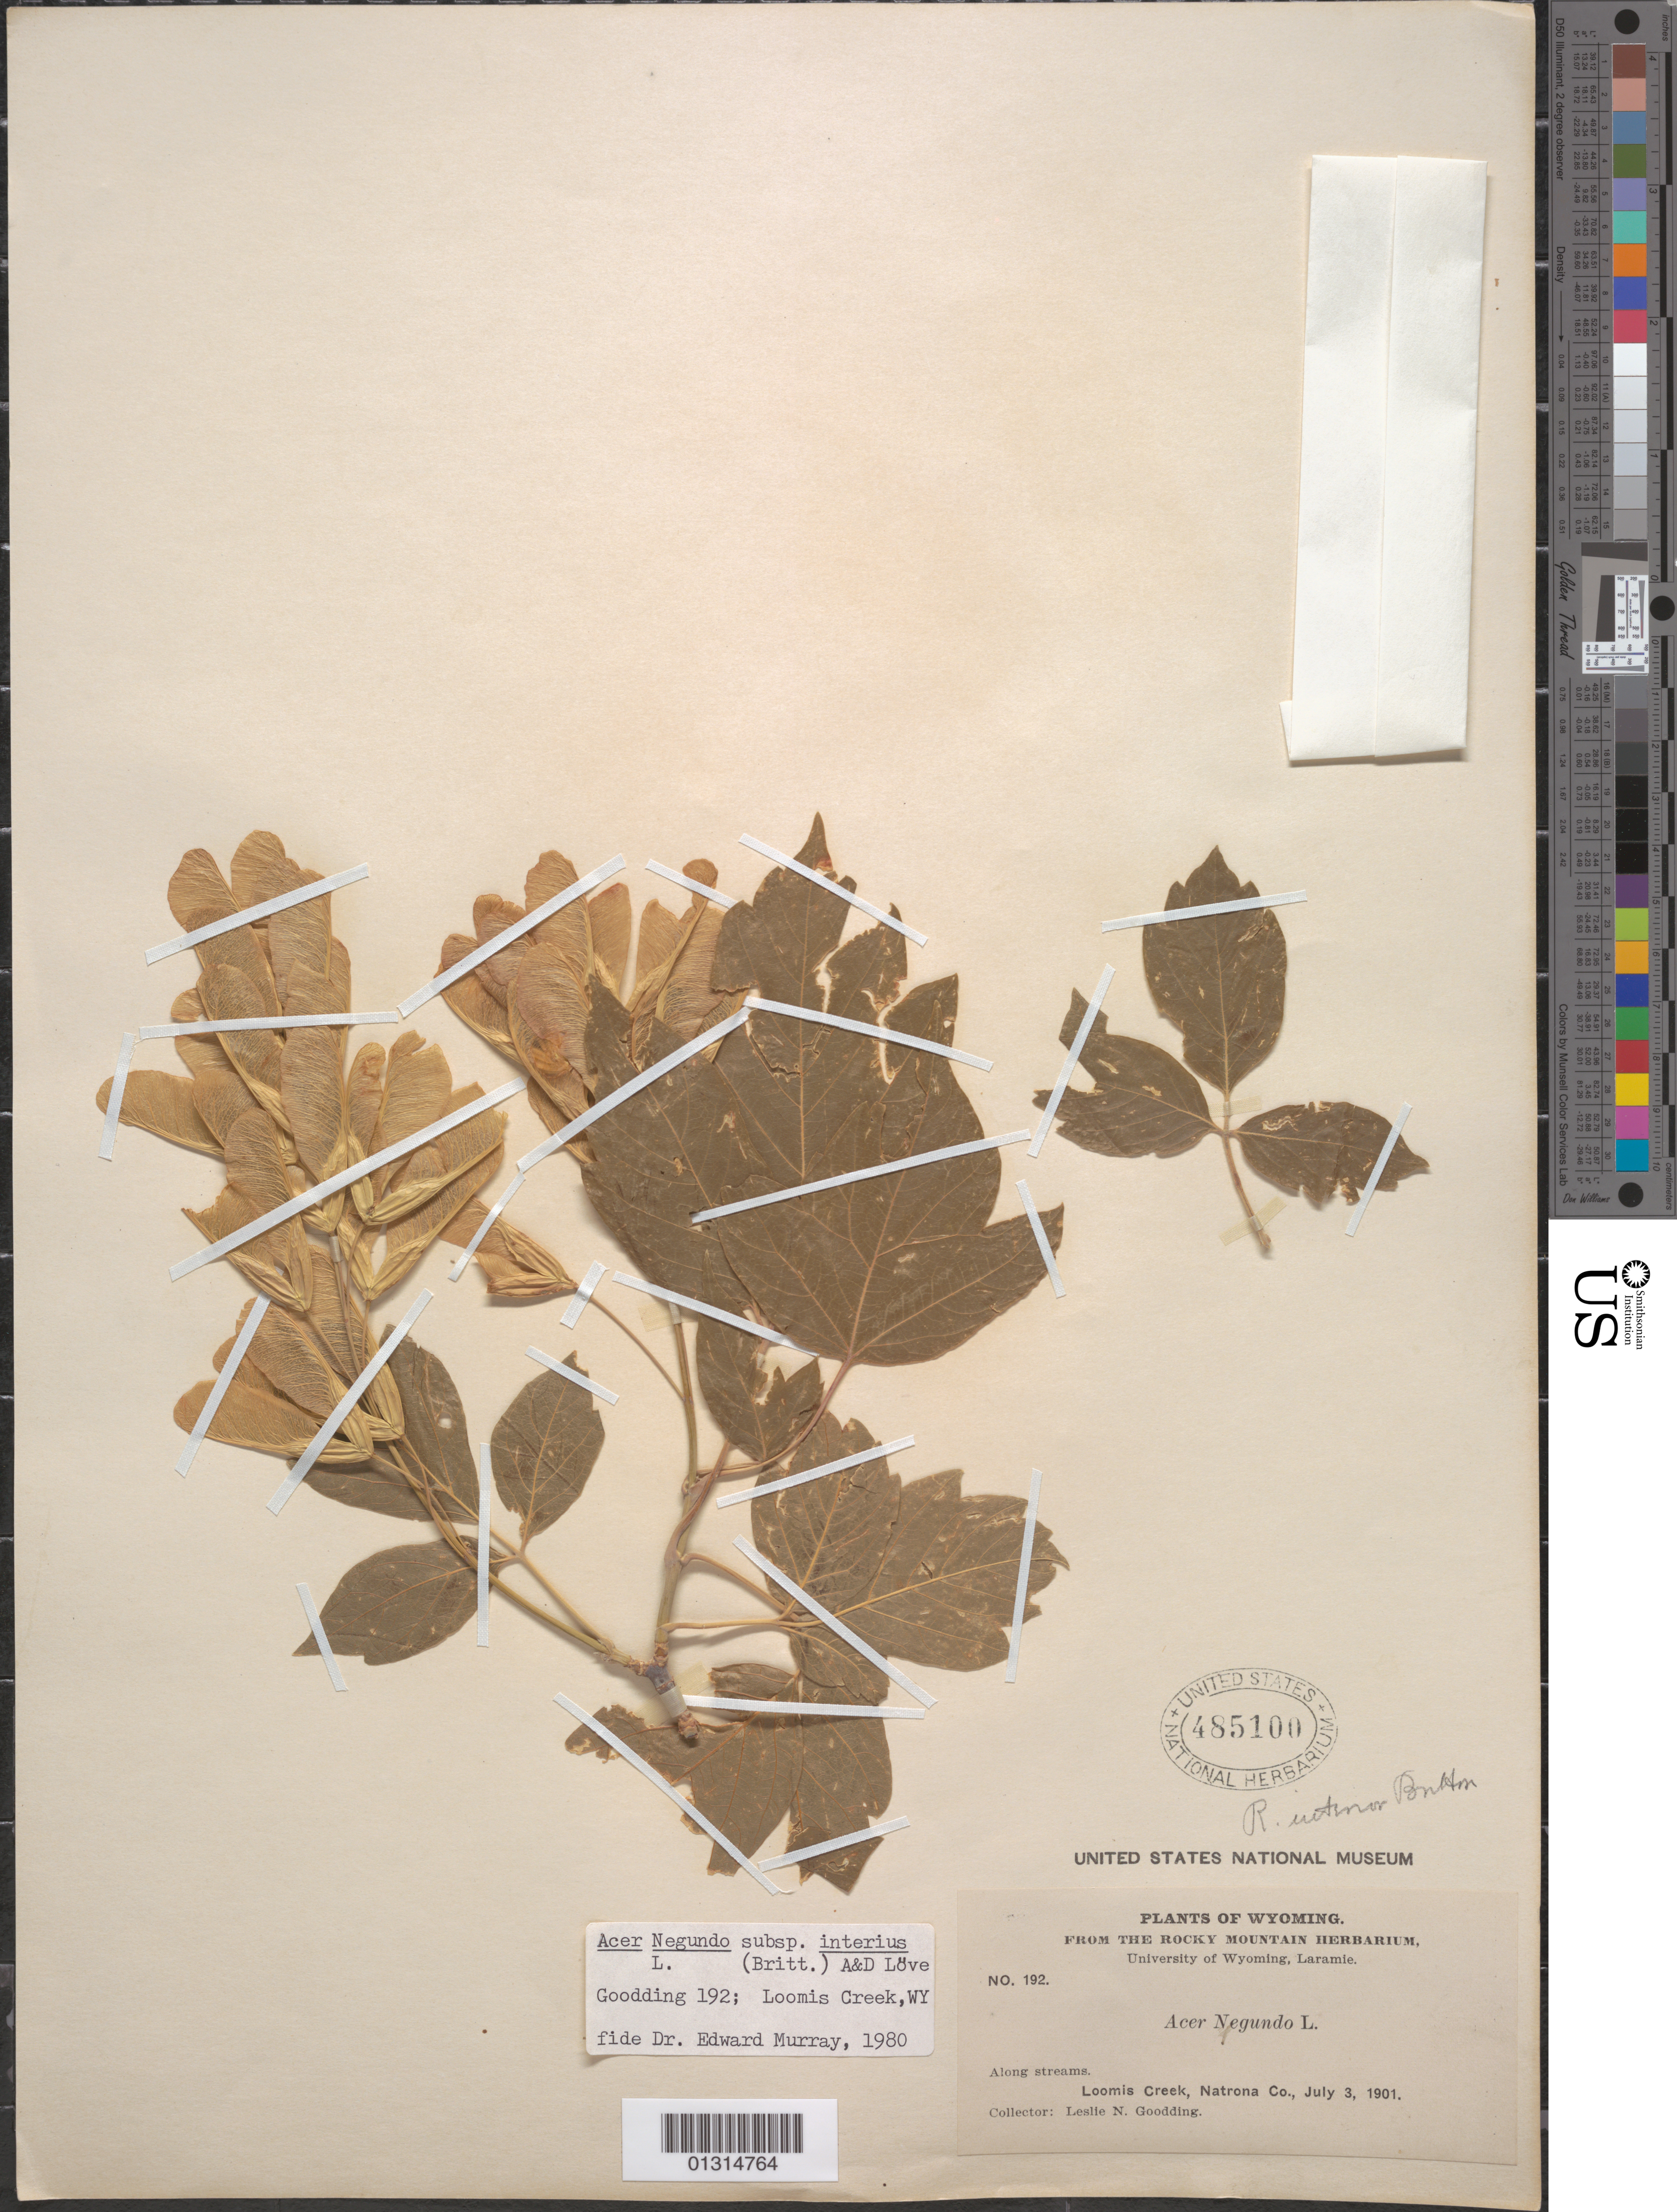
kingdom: Plantae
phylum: Tracheophyta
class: Magnoliopsida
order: Sapindales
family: Sapindaceae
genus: Acer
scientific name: Acer negundo subsp. interius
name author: (Britton) Á. Löve & D. Löve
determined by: Murray, Edward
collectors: L. N. Goodding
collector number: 192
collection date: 1901-07-03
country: United States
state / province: Wyoming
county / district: Natrona County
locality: Natrona County, Loomis Creek.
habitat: Along streams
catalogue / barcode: US 485100